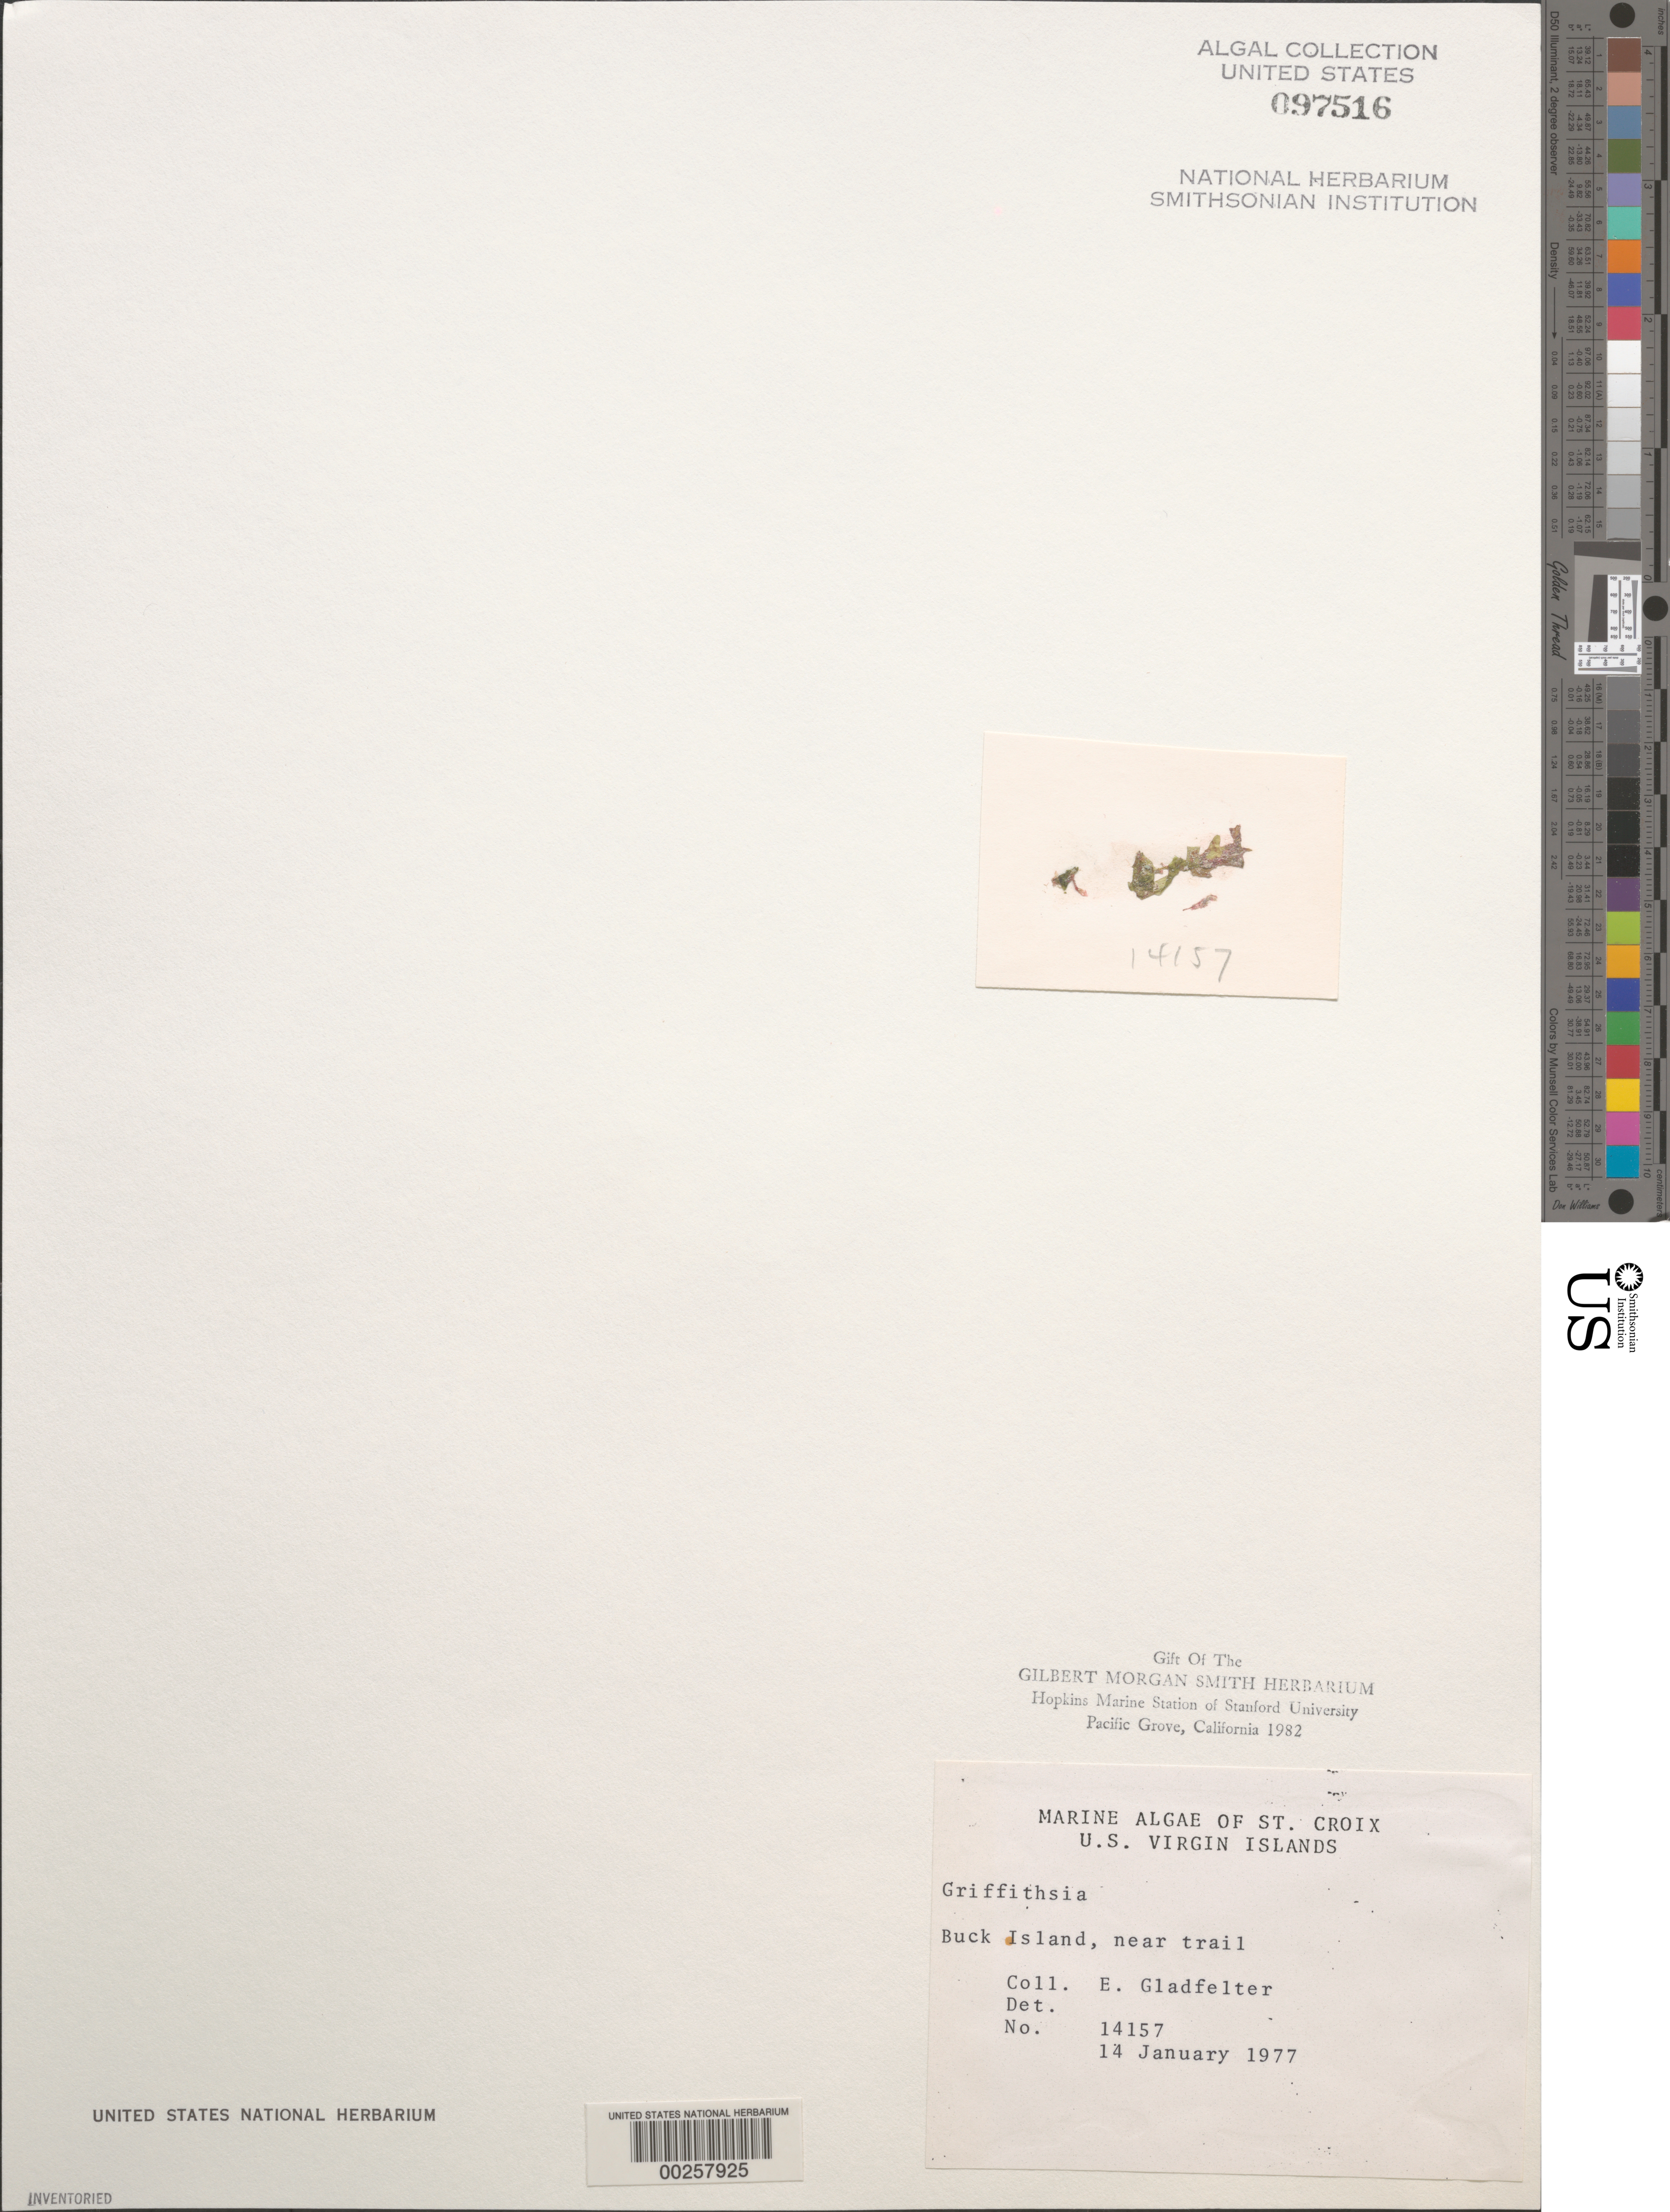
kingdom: Plantae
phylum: Rhodophyta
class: Florideophyceae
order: Ceramiales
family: Wrangeliaceae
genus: Griffithsia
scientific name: Griffithsia sp.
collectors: E. Gladfelter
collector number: IAA 14157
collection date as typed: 14 Jan 1977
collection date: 1977-01-14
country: U.S. Virgin Islands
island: St. Croix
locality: Buck Island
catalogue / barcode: US 97516